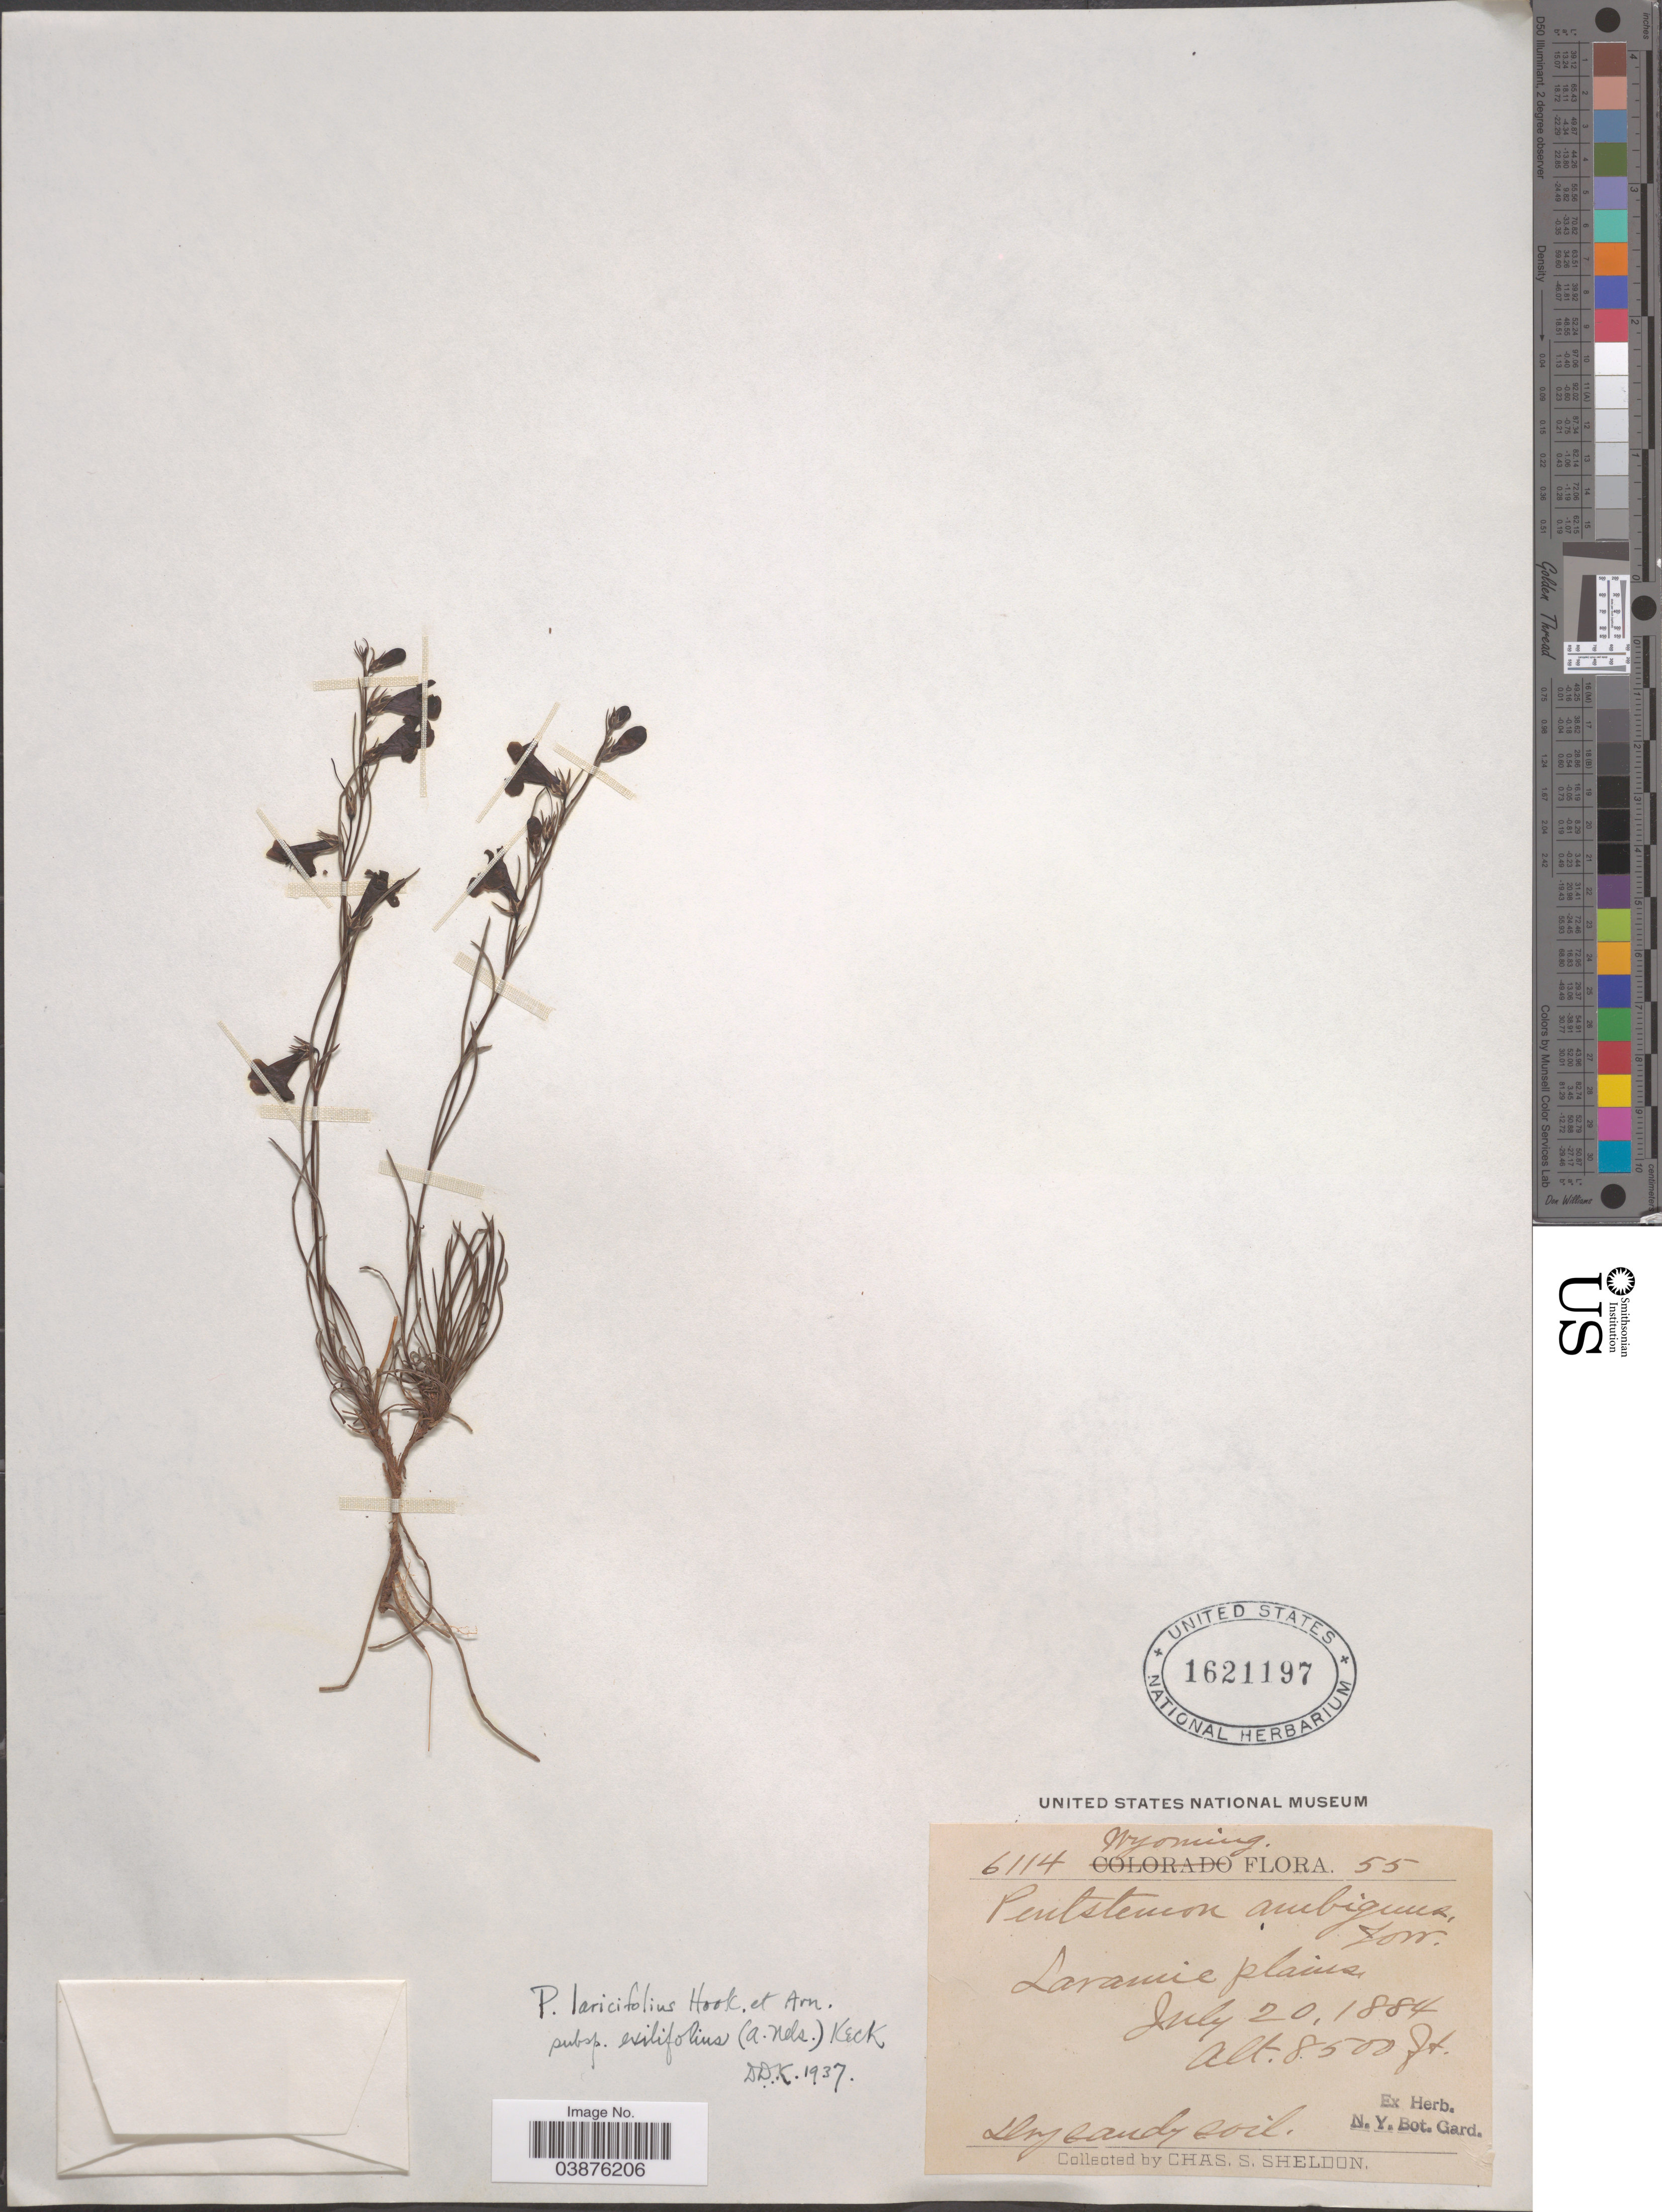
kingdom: Plantae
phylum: Tracheophyta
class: Magnoliopsida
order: Lamiales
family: Plantaginaceae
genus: Penstemon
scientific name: Penstemon laricifolius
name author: Hook. & Arn.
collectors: C. S. Sheldon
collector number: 6114?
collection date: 1884-07-20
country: United States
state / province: Wyoming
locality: Laramie plains.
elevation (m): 2591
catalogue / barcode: US 1621197